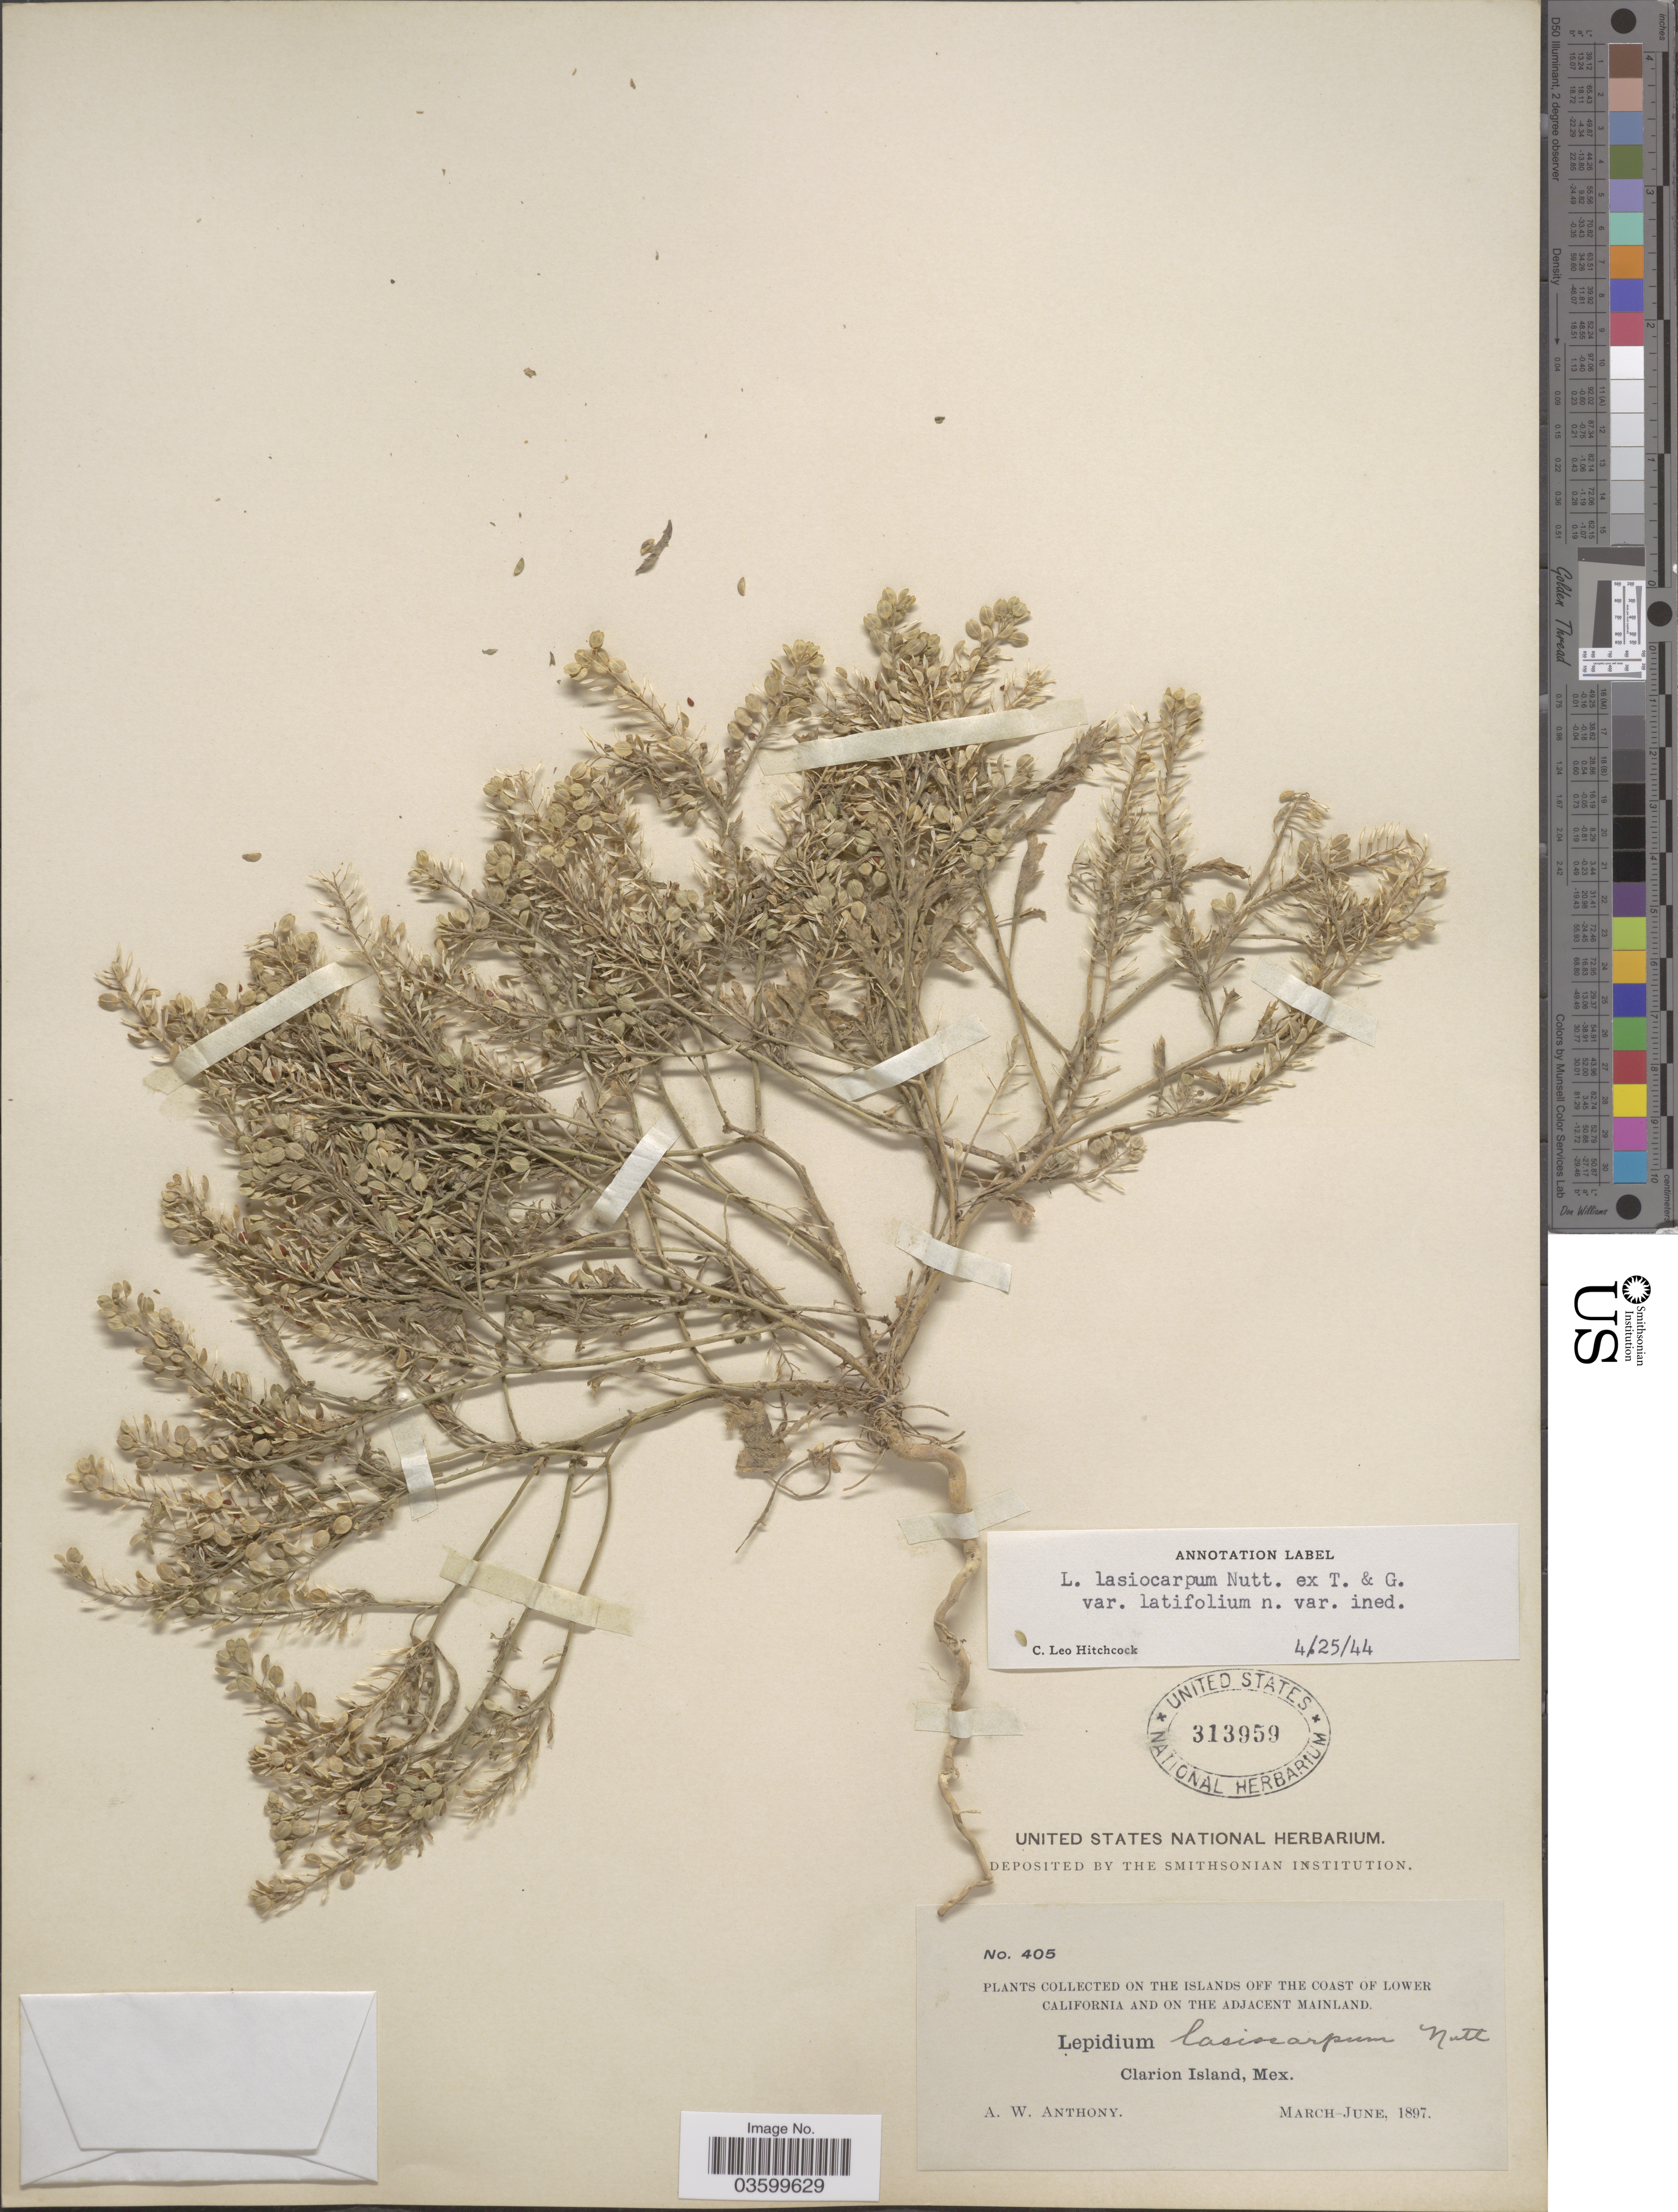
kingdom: Plantae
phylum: Tracheophyta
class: Magnoliopsida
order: Brassicales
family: Brassicaceae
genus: Lepidium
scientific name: Lepidium lasiocarpum var. latifolium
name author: C.L. Hitchc.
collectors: A. W. Anthony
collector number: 405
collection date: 1897-03/1897-06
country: Mexico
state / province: Colima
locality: On the islands off the coast of Lower California and on the adjacent mainland [unsure placement] Clarion Island.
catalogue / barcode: US 313959